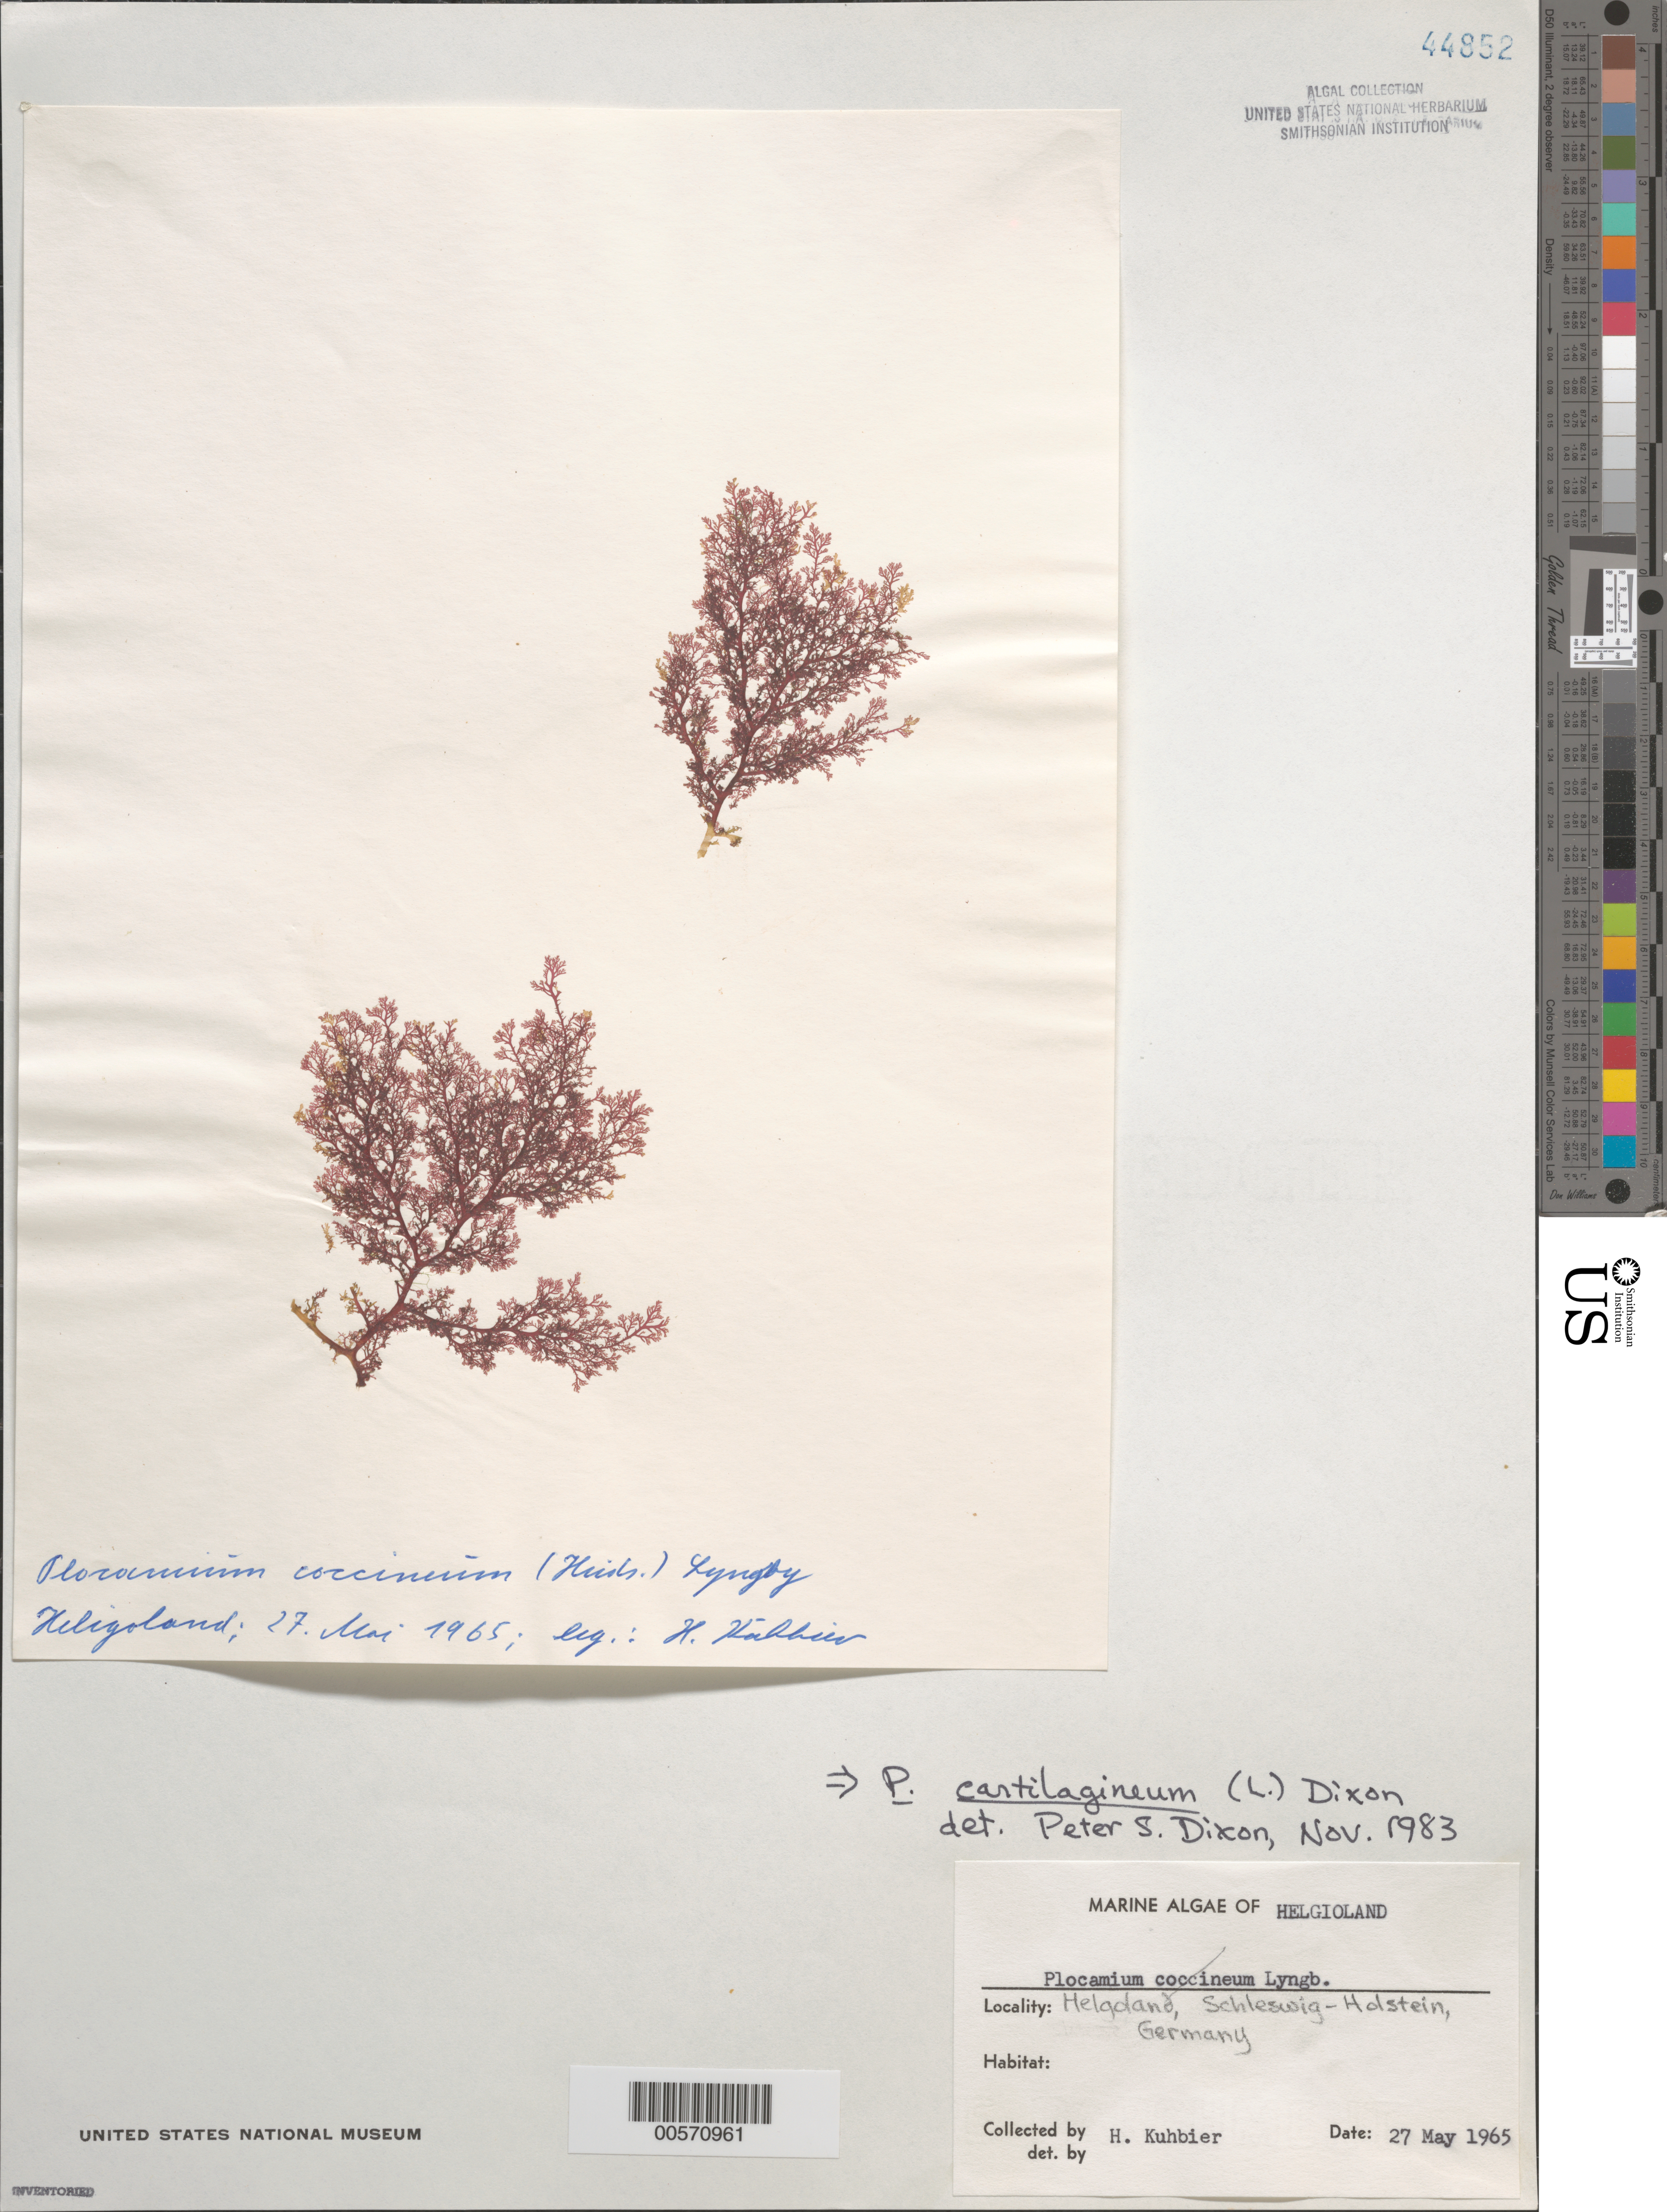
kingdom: Plantae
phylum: Rhodophyta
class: Florideophyceae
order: Plocamiales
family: Plocamiaceae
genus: Plocamium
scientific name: Plocamium cartilagineum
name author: (L.) P.S. Dixon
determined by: Dixon, P. S.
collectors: H. Kuhbier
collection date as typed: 27 May 1965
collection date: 1965-05-27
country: Germany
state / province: Schleswig-Holstein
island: Helgoland (Heligoland)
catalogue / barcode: US 44852